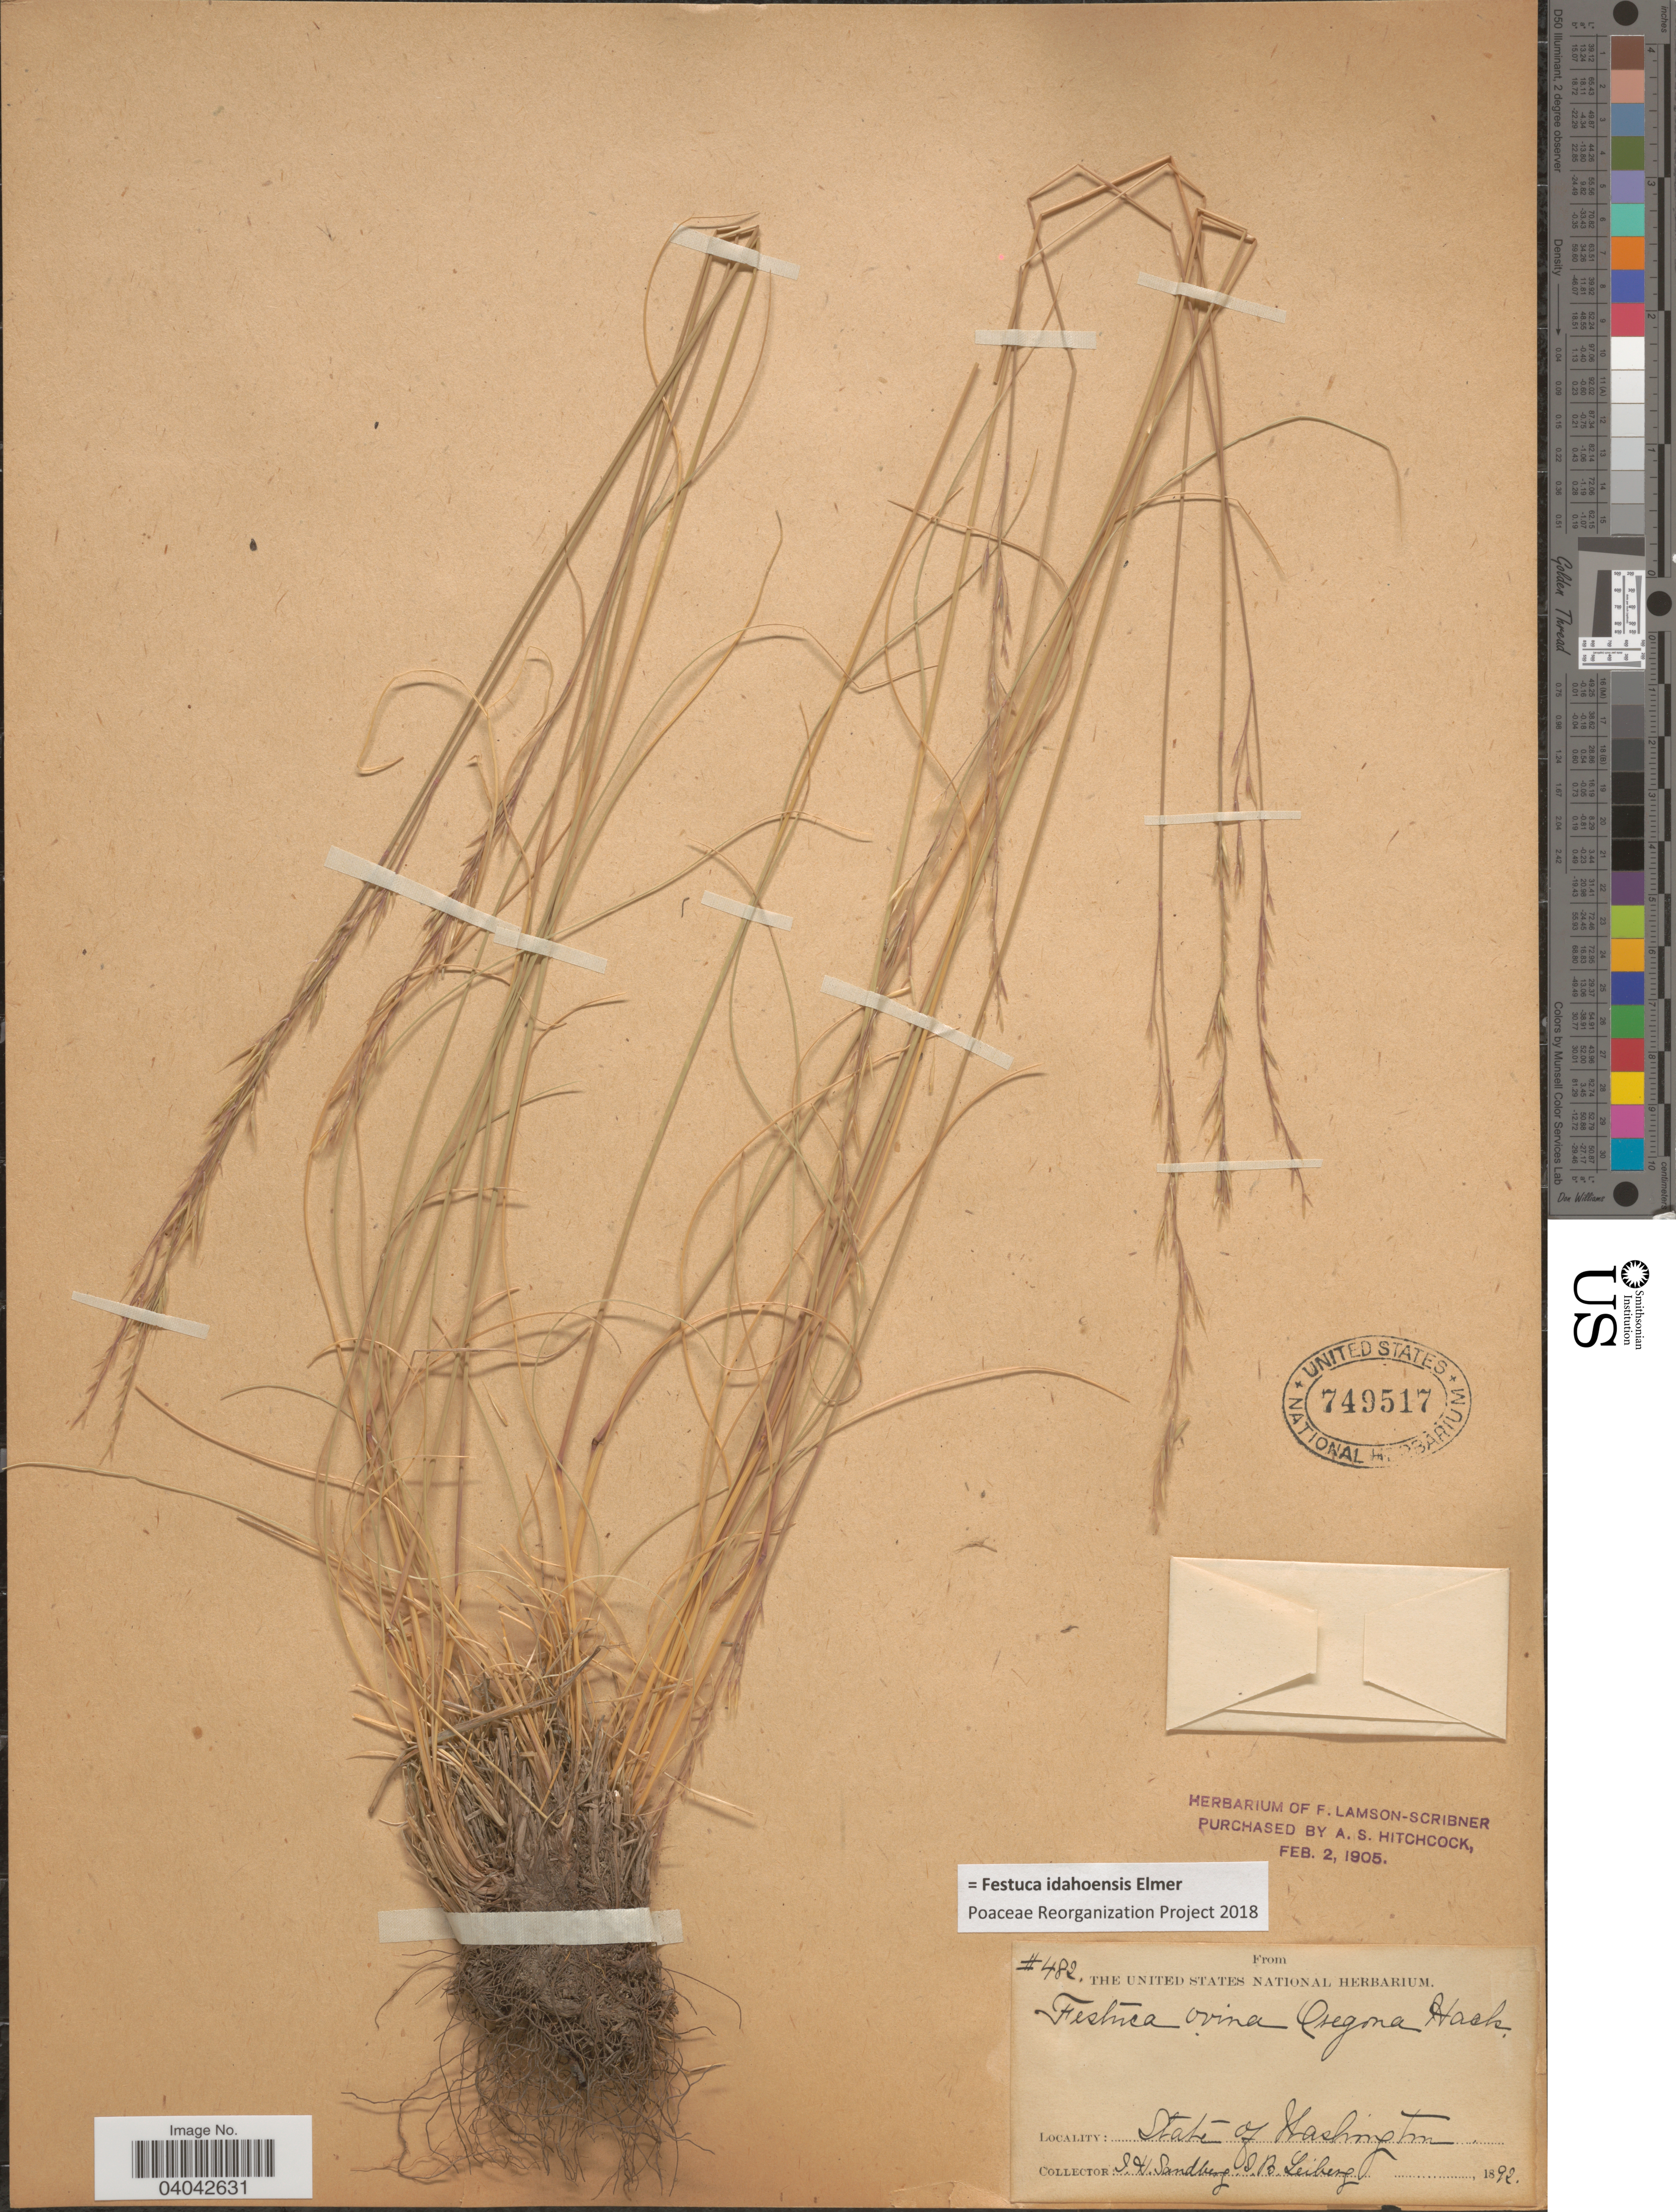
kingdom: Plantae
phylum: Tracheophyta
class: Liliopsida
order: Poales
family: Poaceae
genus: Festuca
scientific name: Festuca idahoensis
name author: Elmer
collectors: J. H. Sandberg & J. B. Leiberg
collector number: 482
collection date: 1892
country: United States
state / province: Washington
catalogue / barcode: US 749517